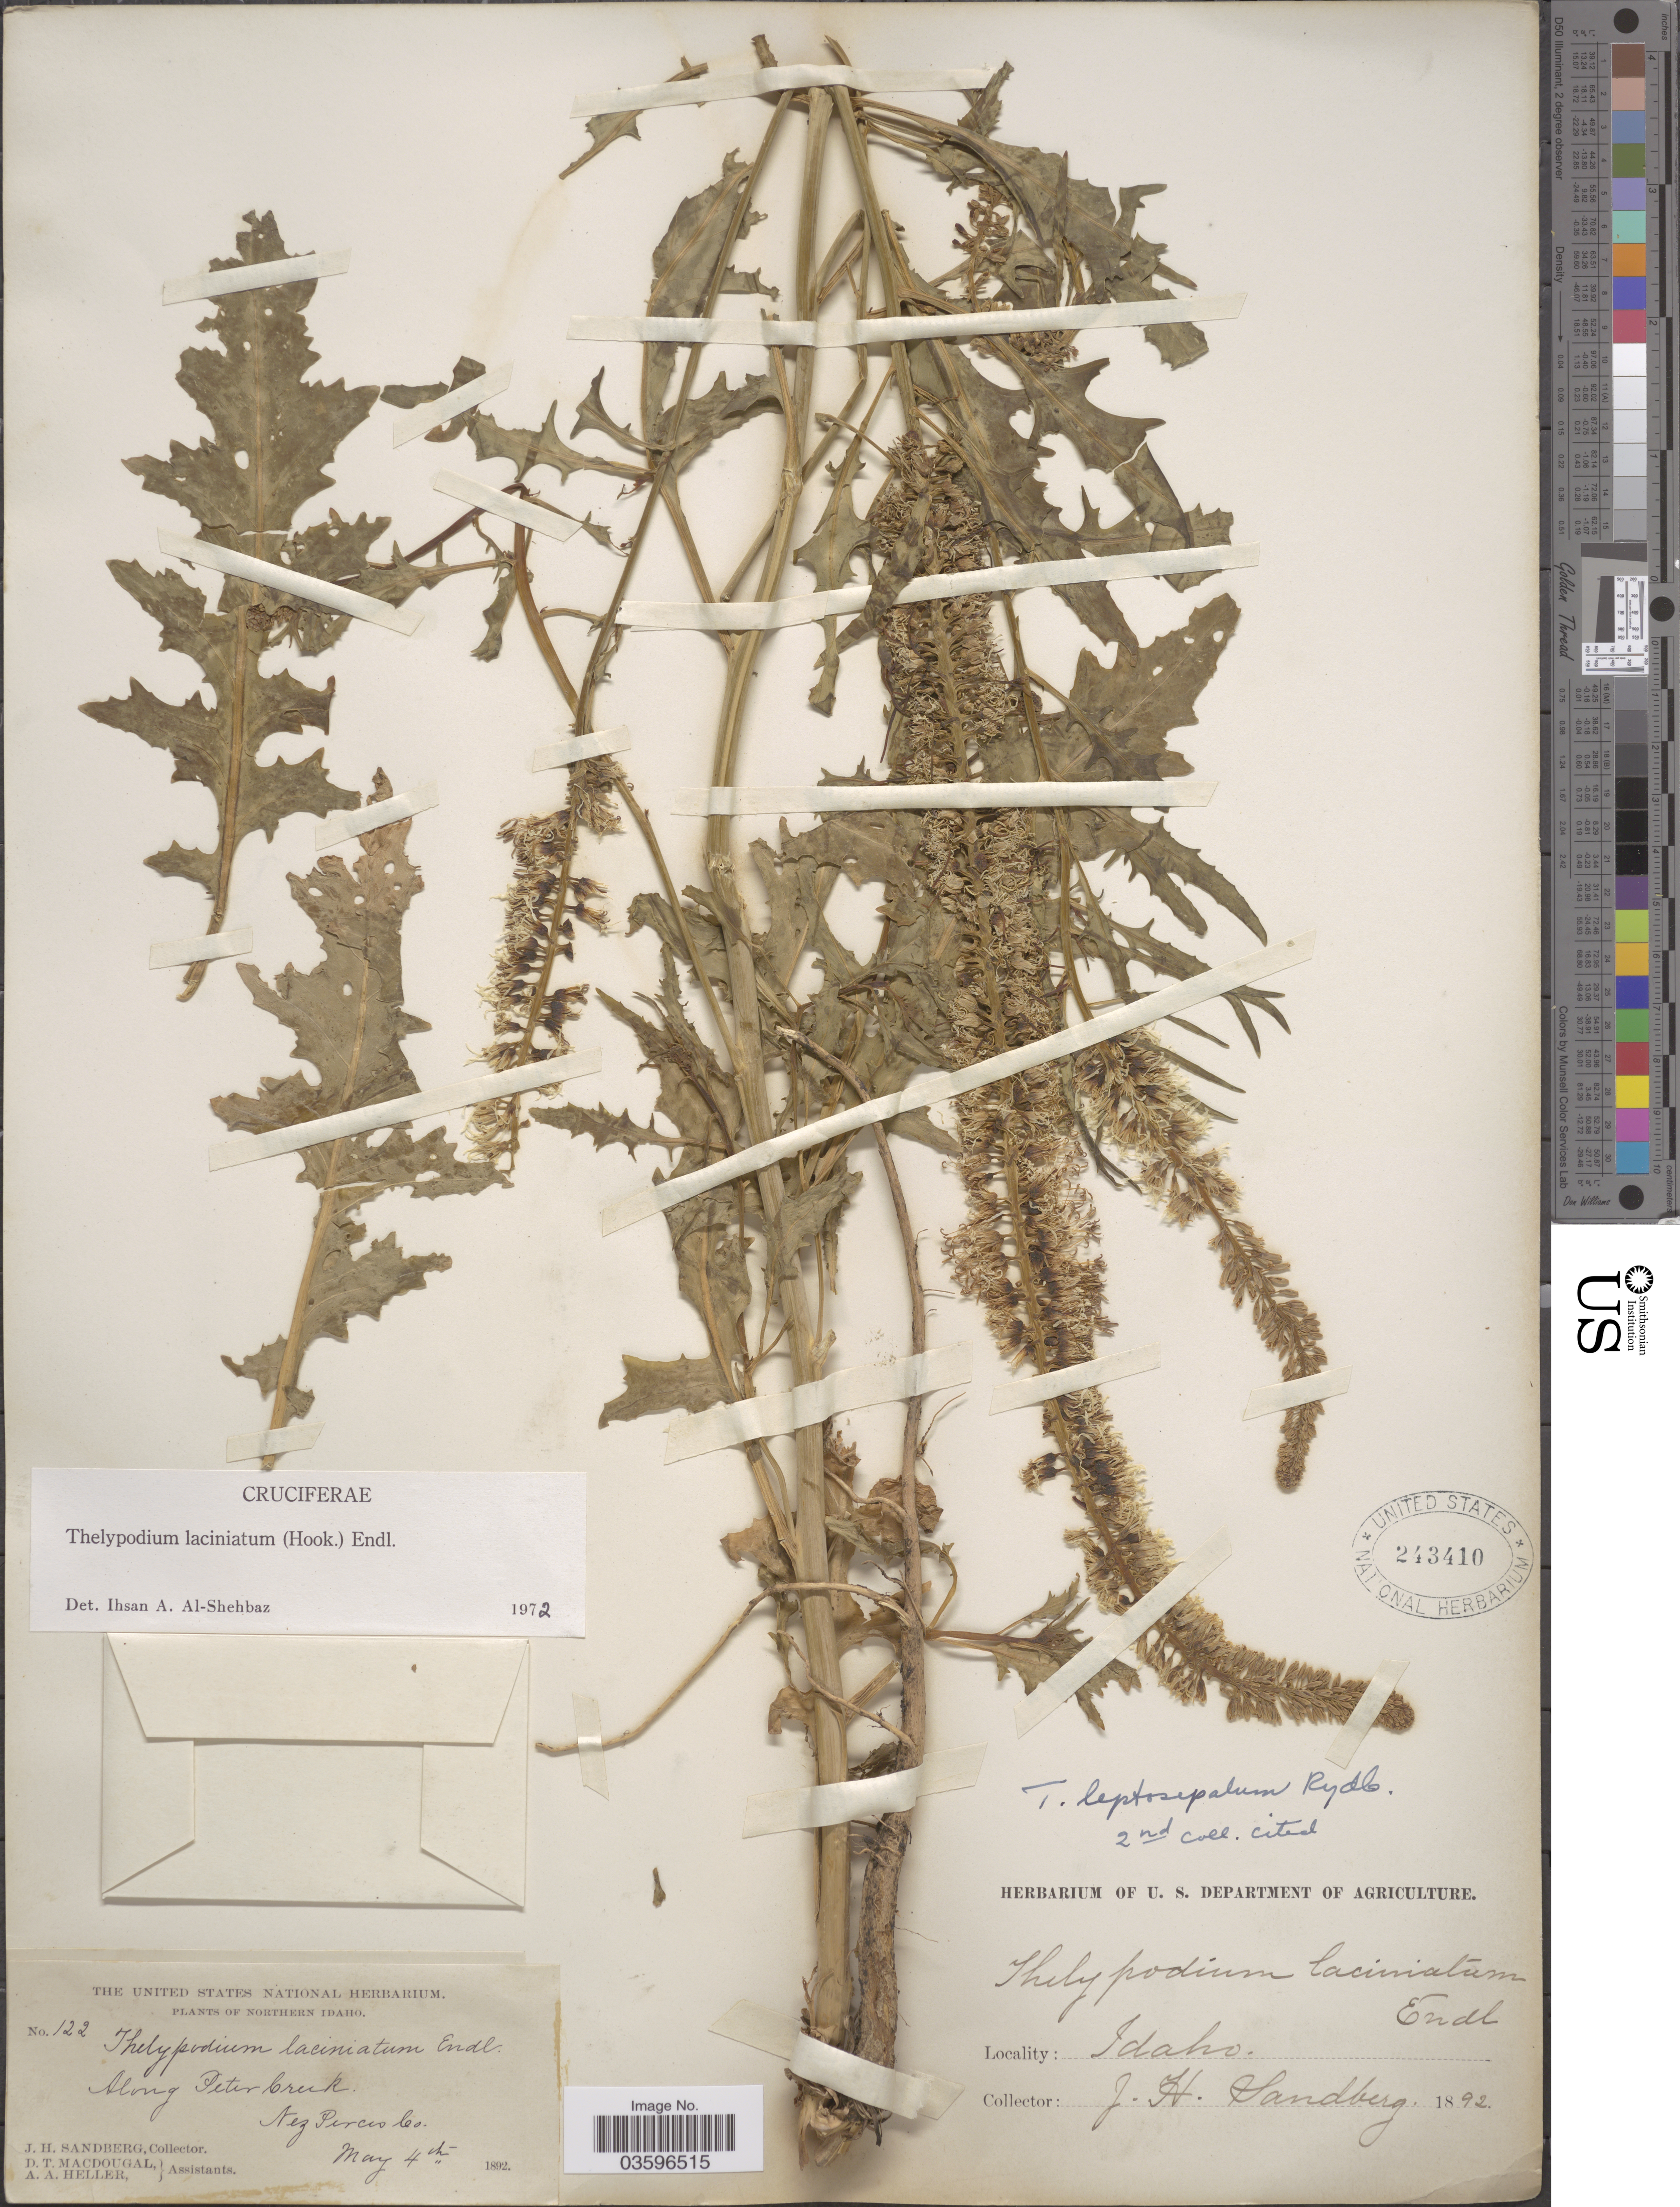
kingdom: Plantae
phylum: Tracheophyta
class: Magnoliopsida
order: Brassicales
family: Brassicaceae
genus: Thelypodium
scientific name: Thelypodium laciniatum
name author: (Hook.) Endl.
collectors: J. H. Sandberg, D. T. MacDougal & A. A. Heller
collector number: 122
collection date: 1892-05-04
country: United States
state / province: Idaho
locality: Northern Idaho. Along Peter Creek. Nez Perces Co.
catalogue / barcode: US 243410